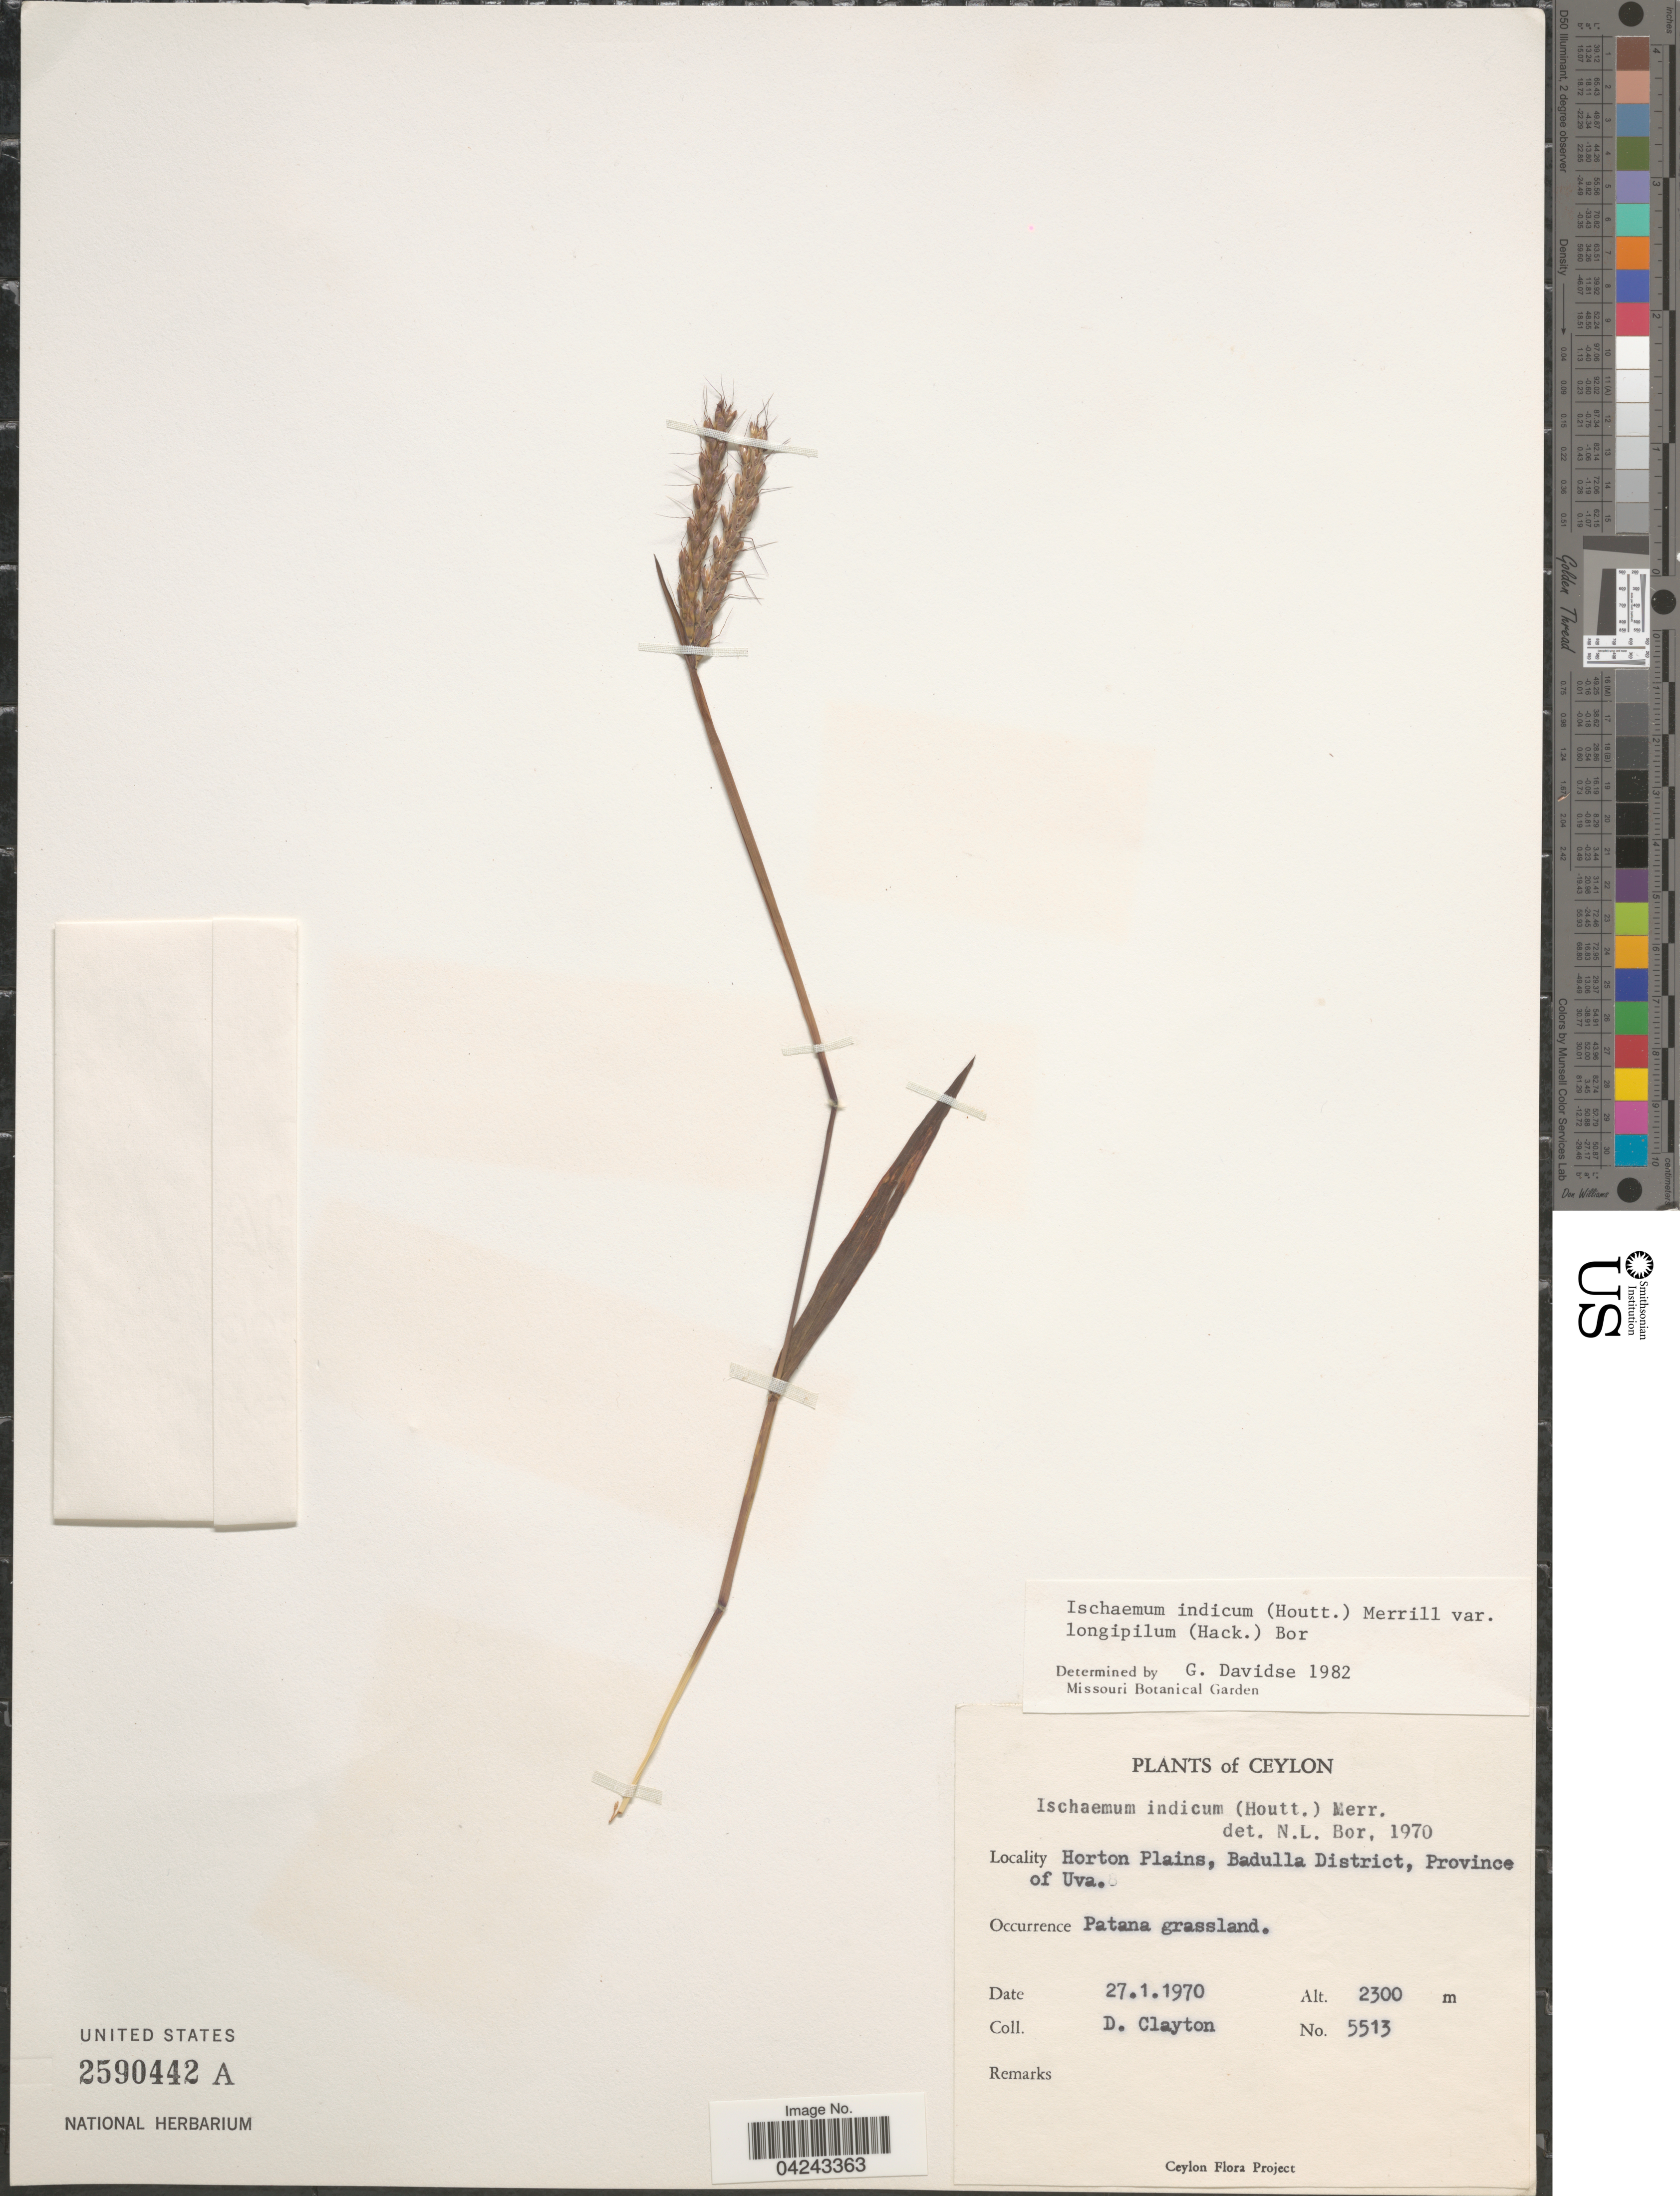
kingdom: Plantae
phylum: Tracheophyta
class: Liliopsida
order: Poales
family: Poaceae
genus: Ischaemum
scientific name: Ischaemum ciliare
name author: Retz.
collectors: D. Clayton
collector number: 5513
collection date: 1970-01-27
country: Sri Lanka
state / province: Uva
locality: Ceylon. Horton Plains, Badulla District.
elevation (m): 2300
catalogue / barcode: US 2590442A